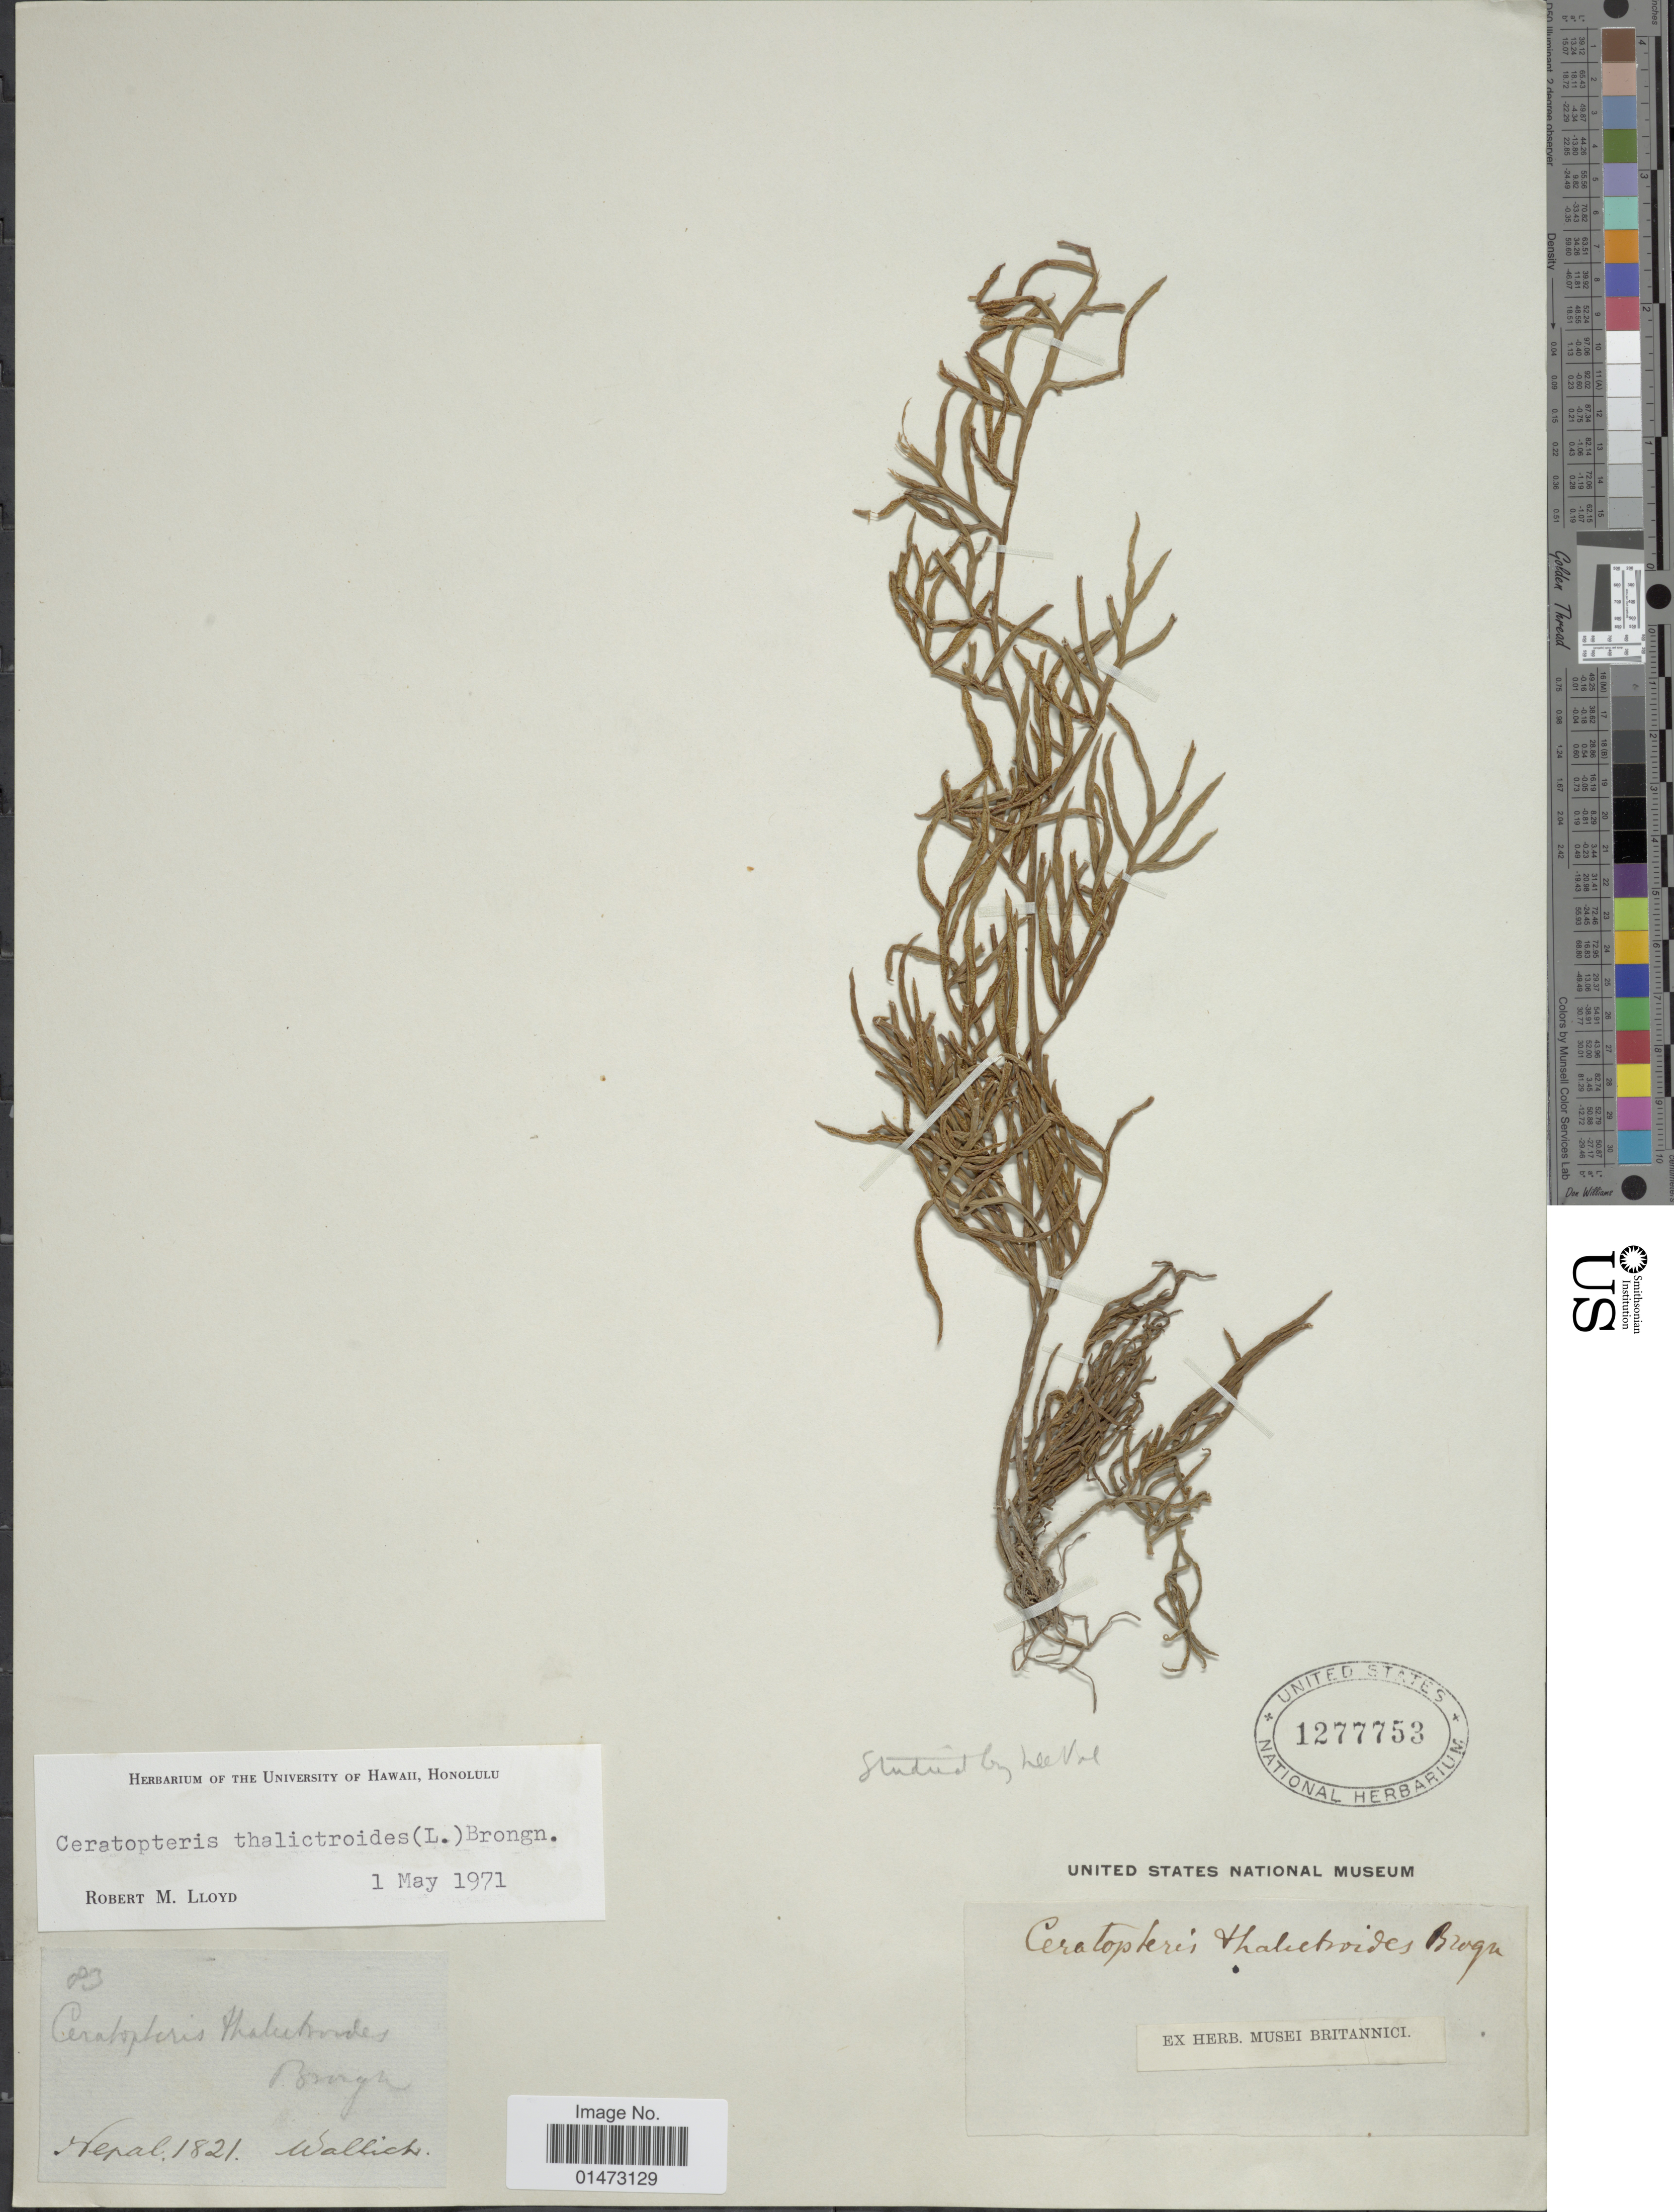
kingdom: Plantae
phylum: Tracheophyta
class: Polypodiopsida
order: Polypodiales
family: Pteridaceae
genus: Ceratopteris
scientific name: Ceratopteris thalictroides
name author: (L.) Brongn.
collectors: -- Wallich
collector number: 83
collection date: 1821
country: Nepal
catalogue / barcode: US 1277753